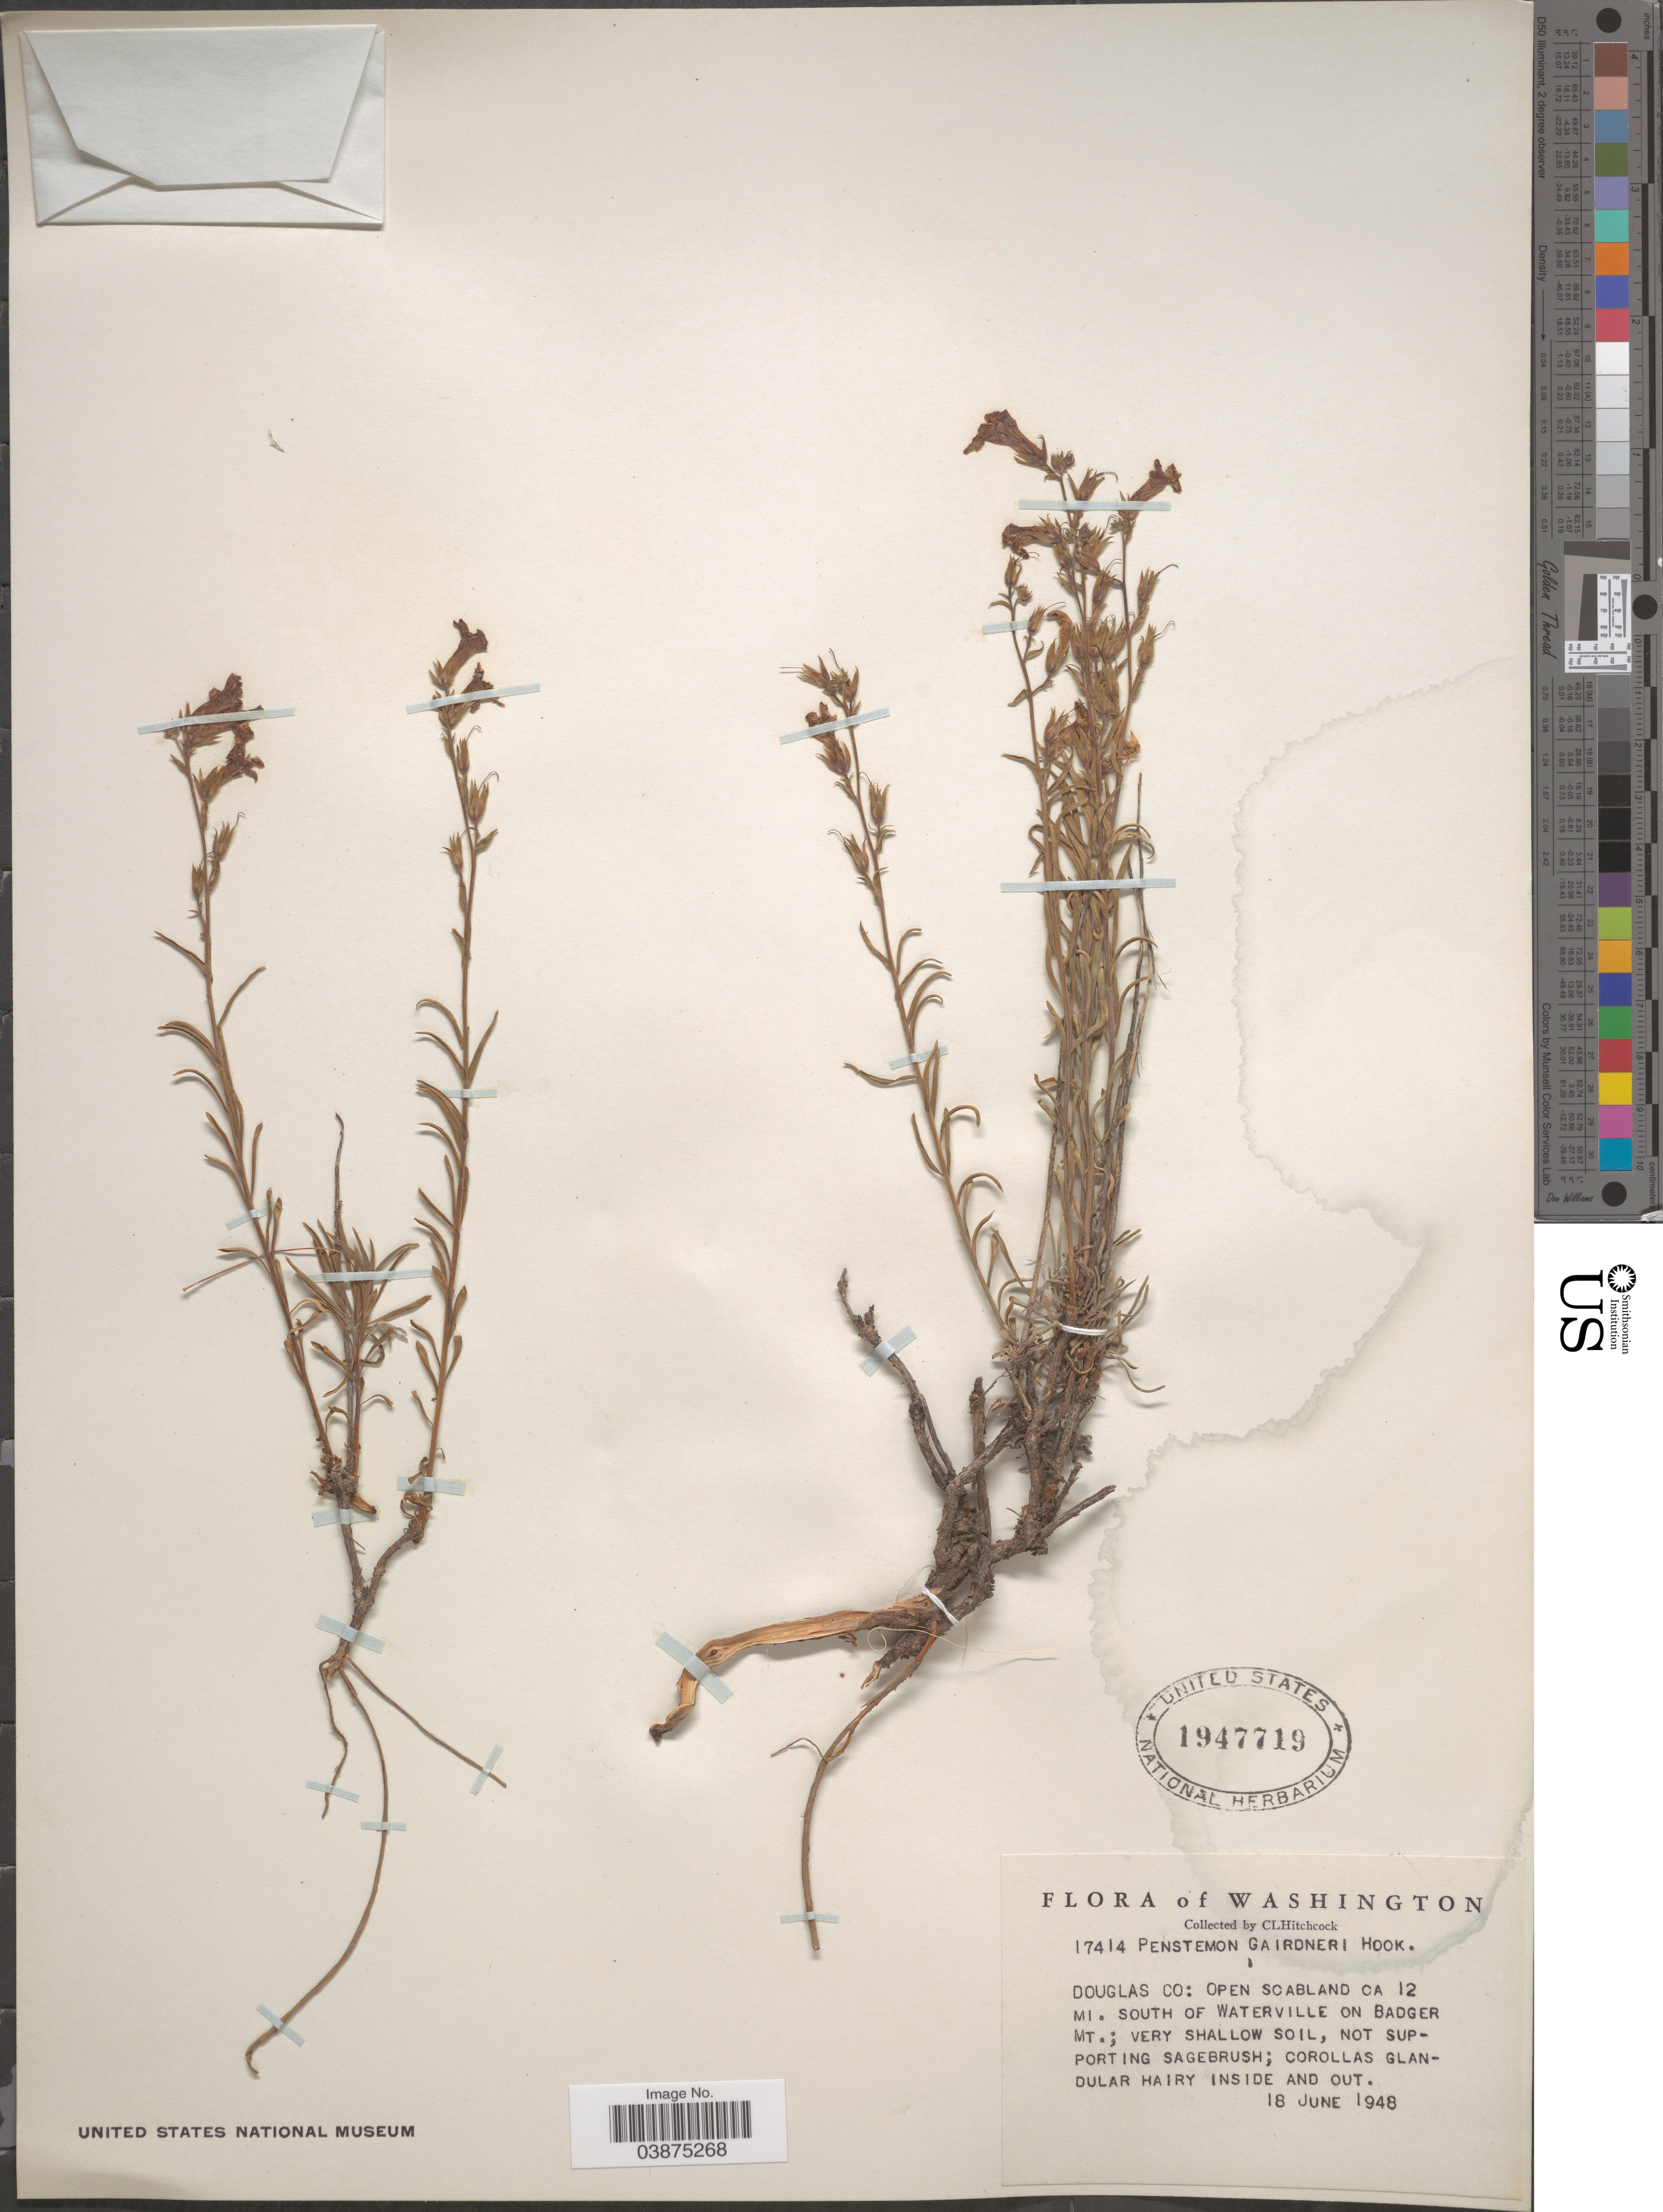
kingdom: Plantae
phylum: Tracheophyta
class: Magnoliopsida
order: Lamiales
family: Plantaginaceae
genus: Penstemon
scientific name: Penstemon gairdneri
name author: Hook.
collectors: C. L. Hitchcock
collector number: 17414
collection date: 1948-06-18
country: United States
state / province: Washington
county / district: Douglas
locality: Douglas Co: ca 12 mi. south of Waterville on Badger Mt.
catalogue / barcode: US 1947719